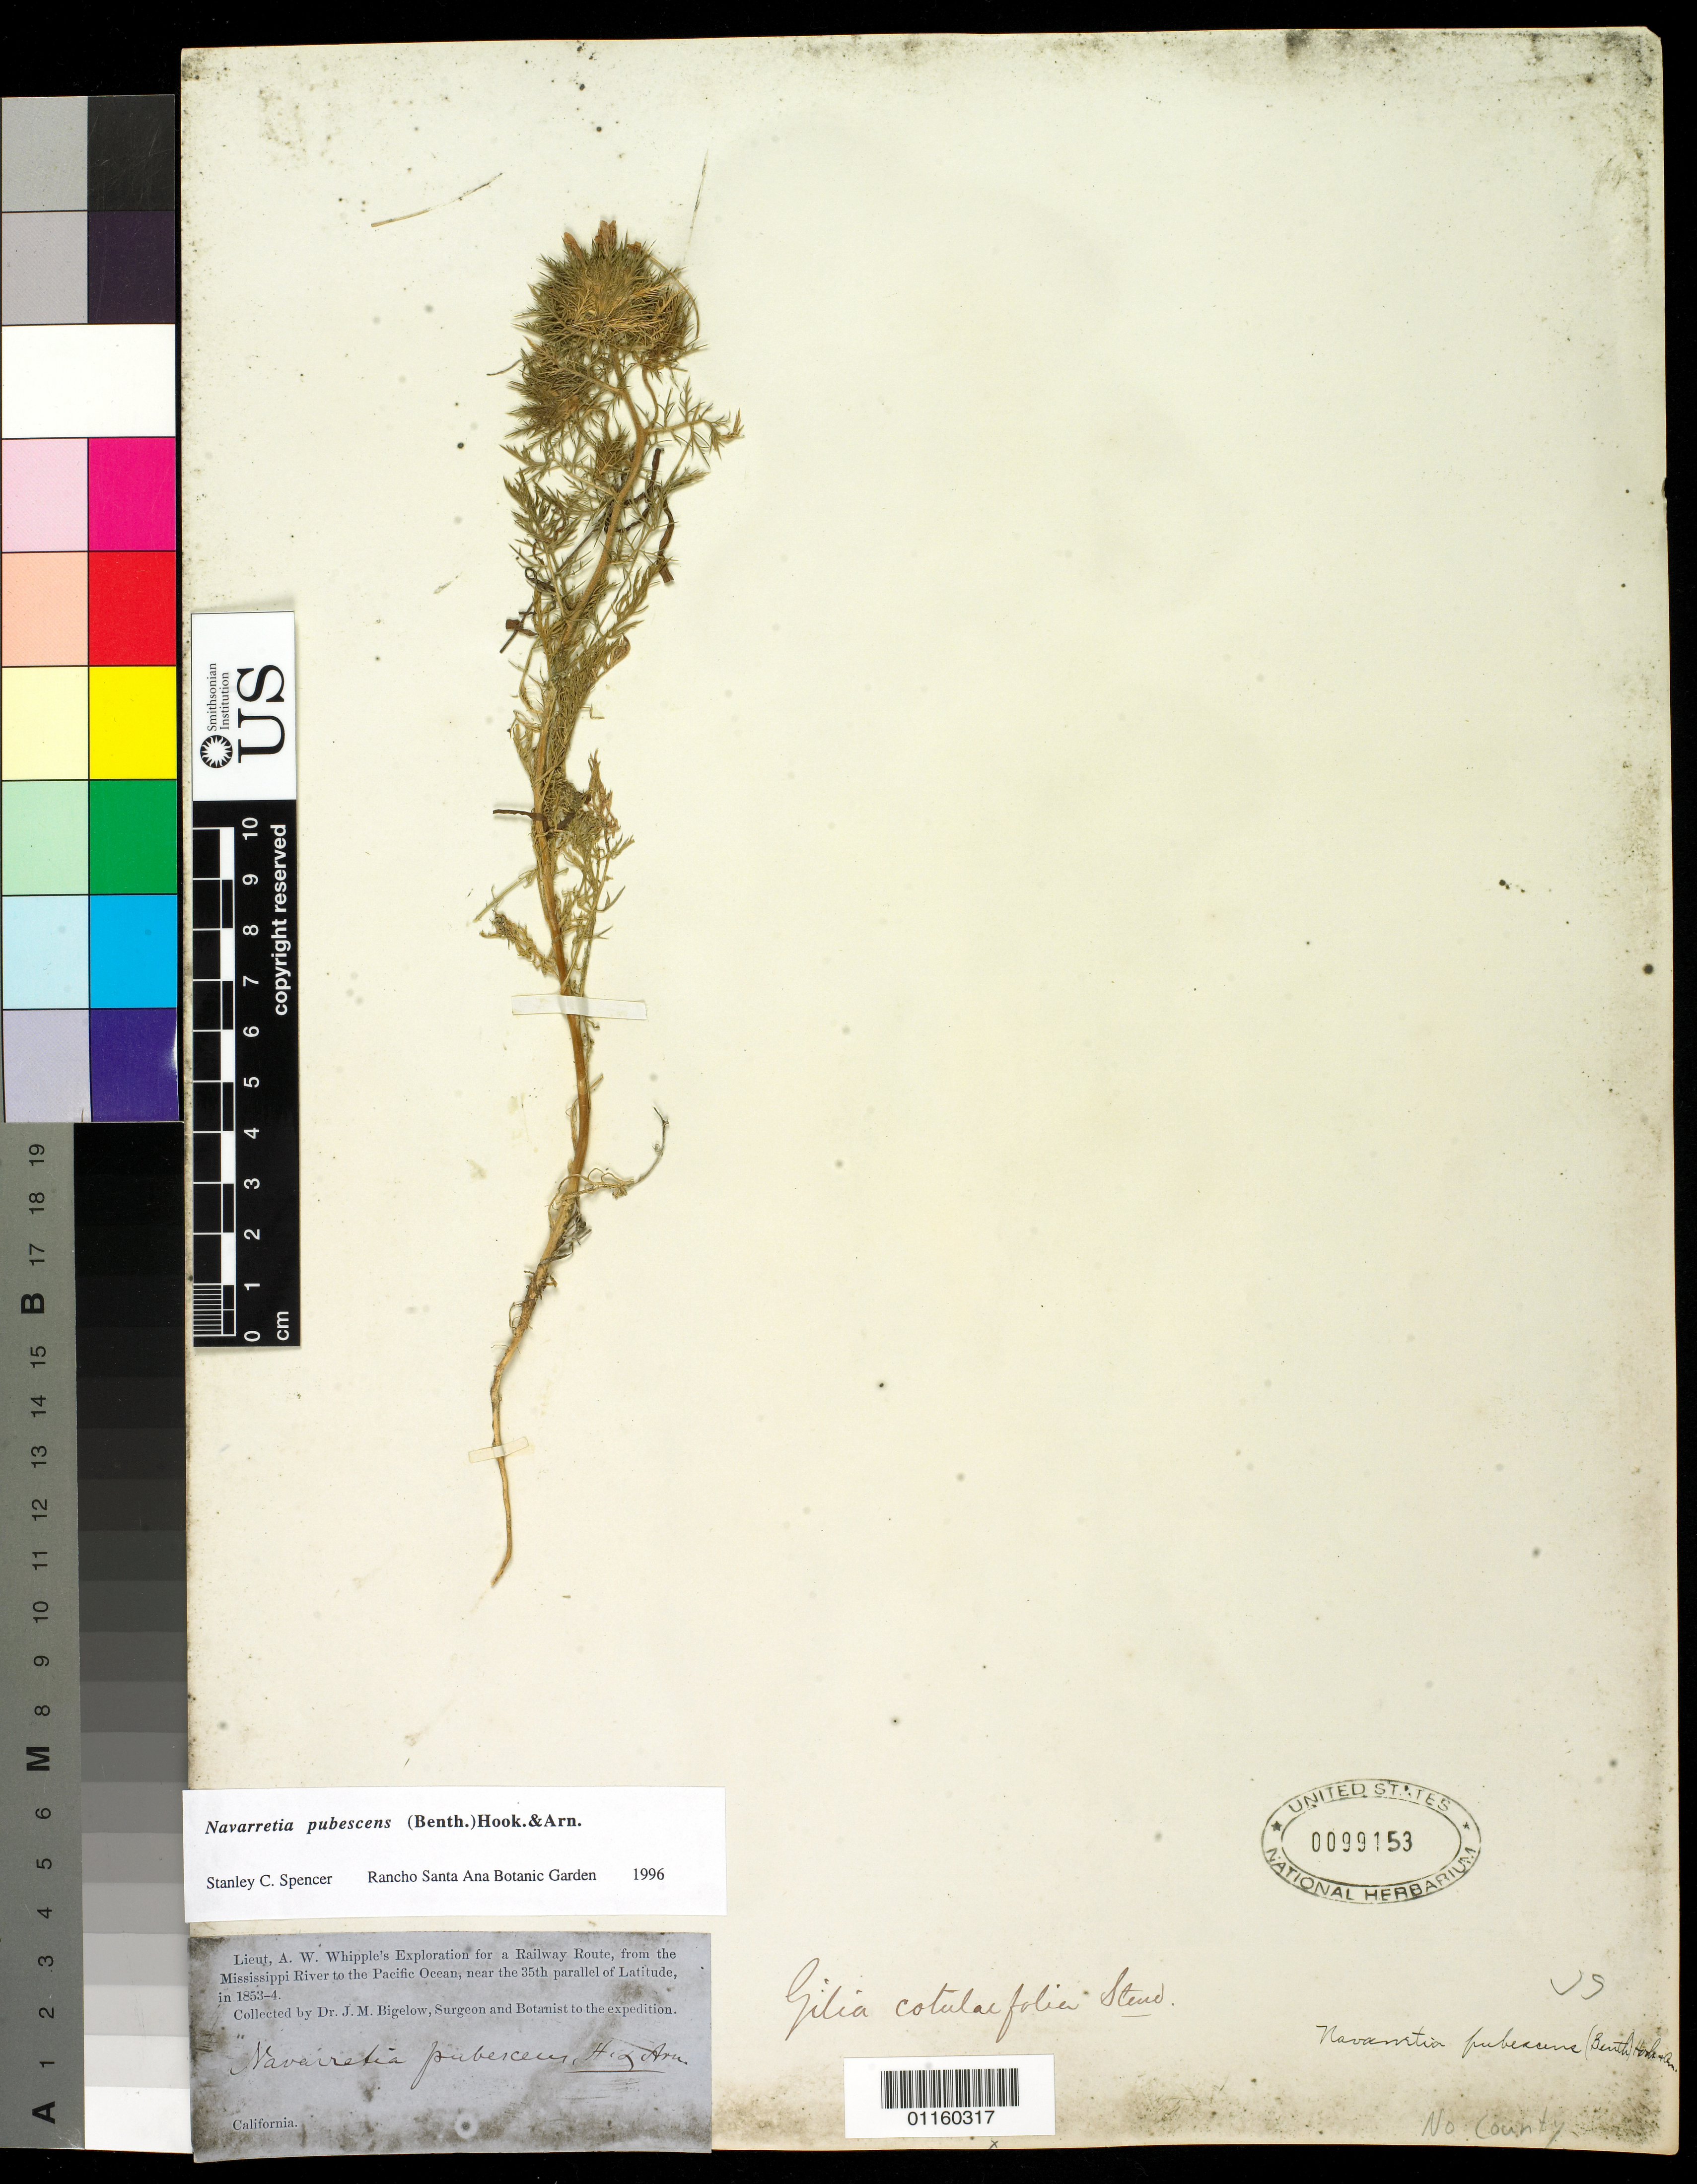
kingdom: Plantae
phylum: Tracheophyta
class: Magnoliopsida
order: Ericales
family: Polemoniaceae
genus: Navarretia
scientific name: Navarretia pubescens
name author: (Benth.) Hook. & Arn.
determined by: Spencer, S. C.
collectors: J. M. Bigelow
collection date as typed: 1853 to -- --- 1854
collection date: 1853/1854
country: United States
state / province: California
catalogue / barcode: US 99153